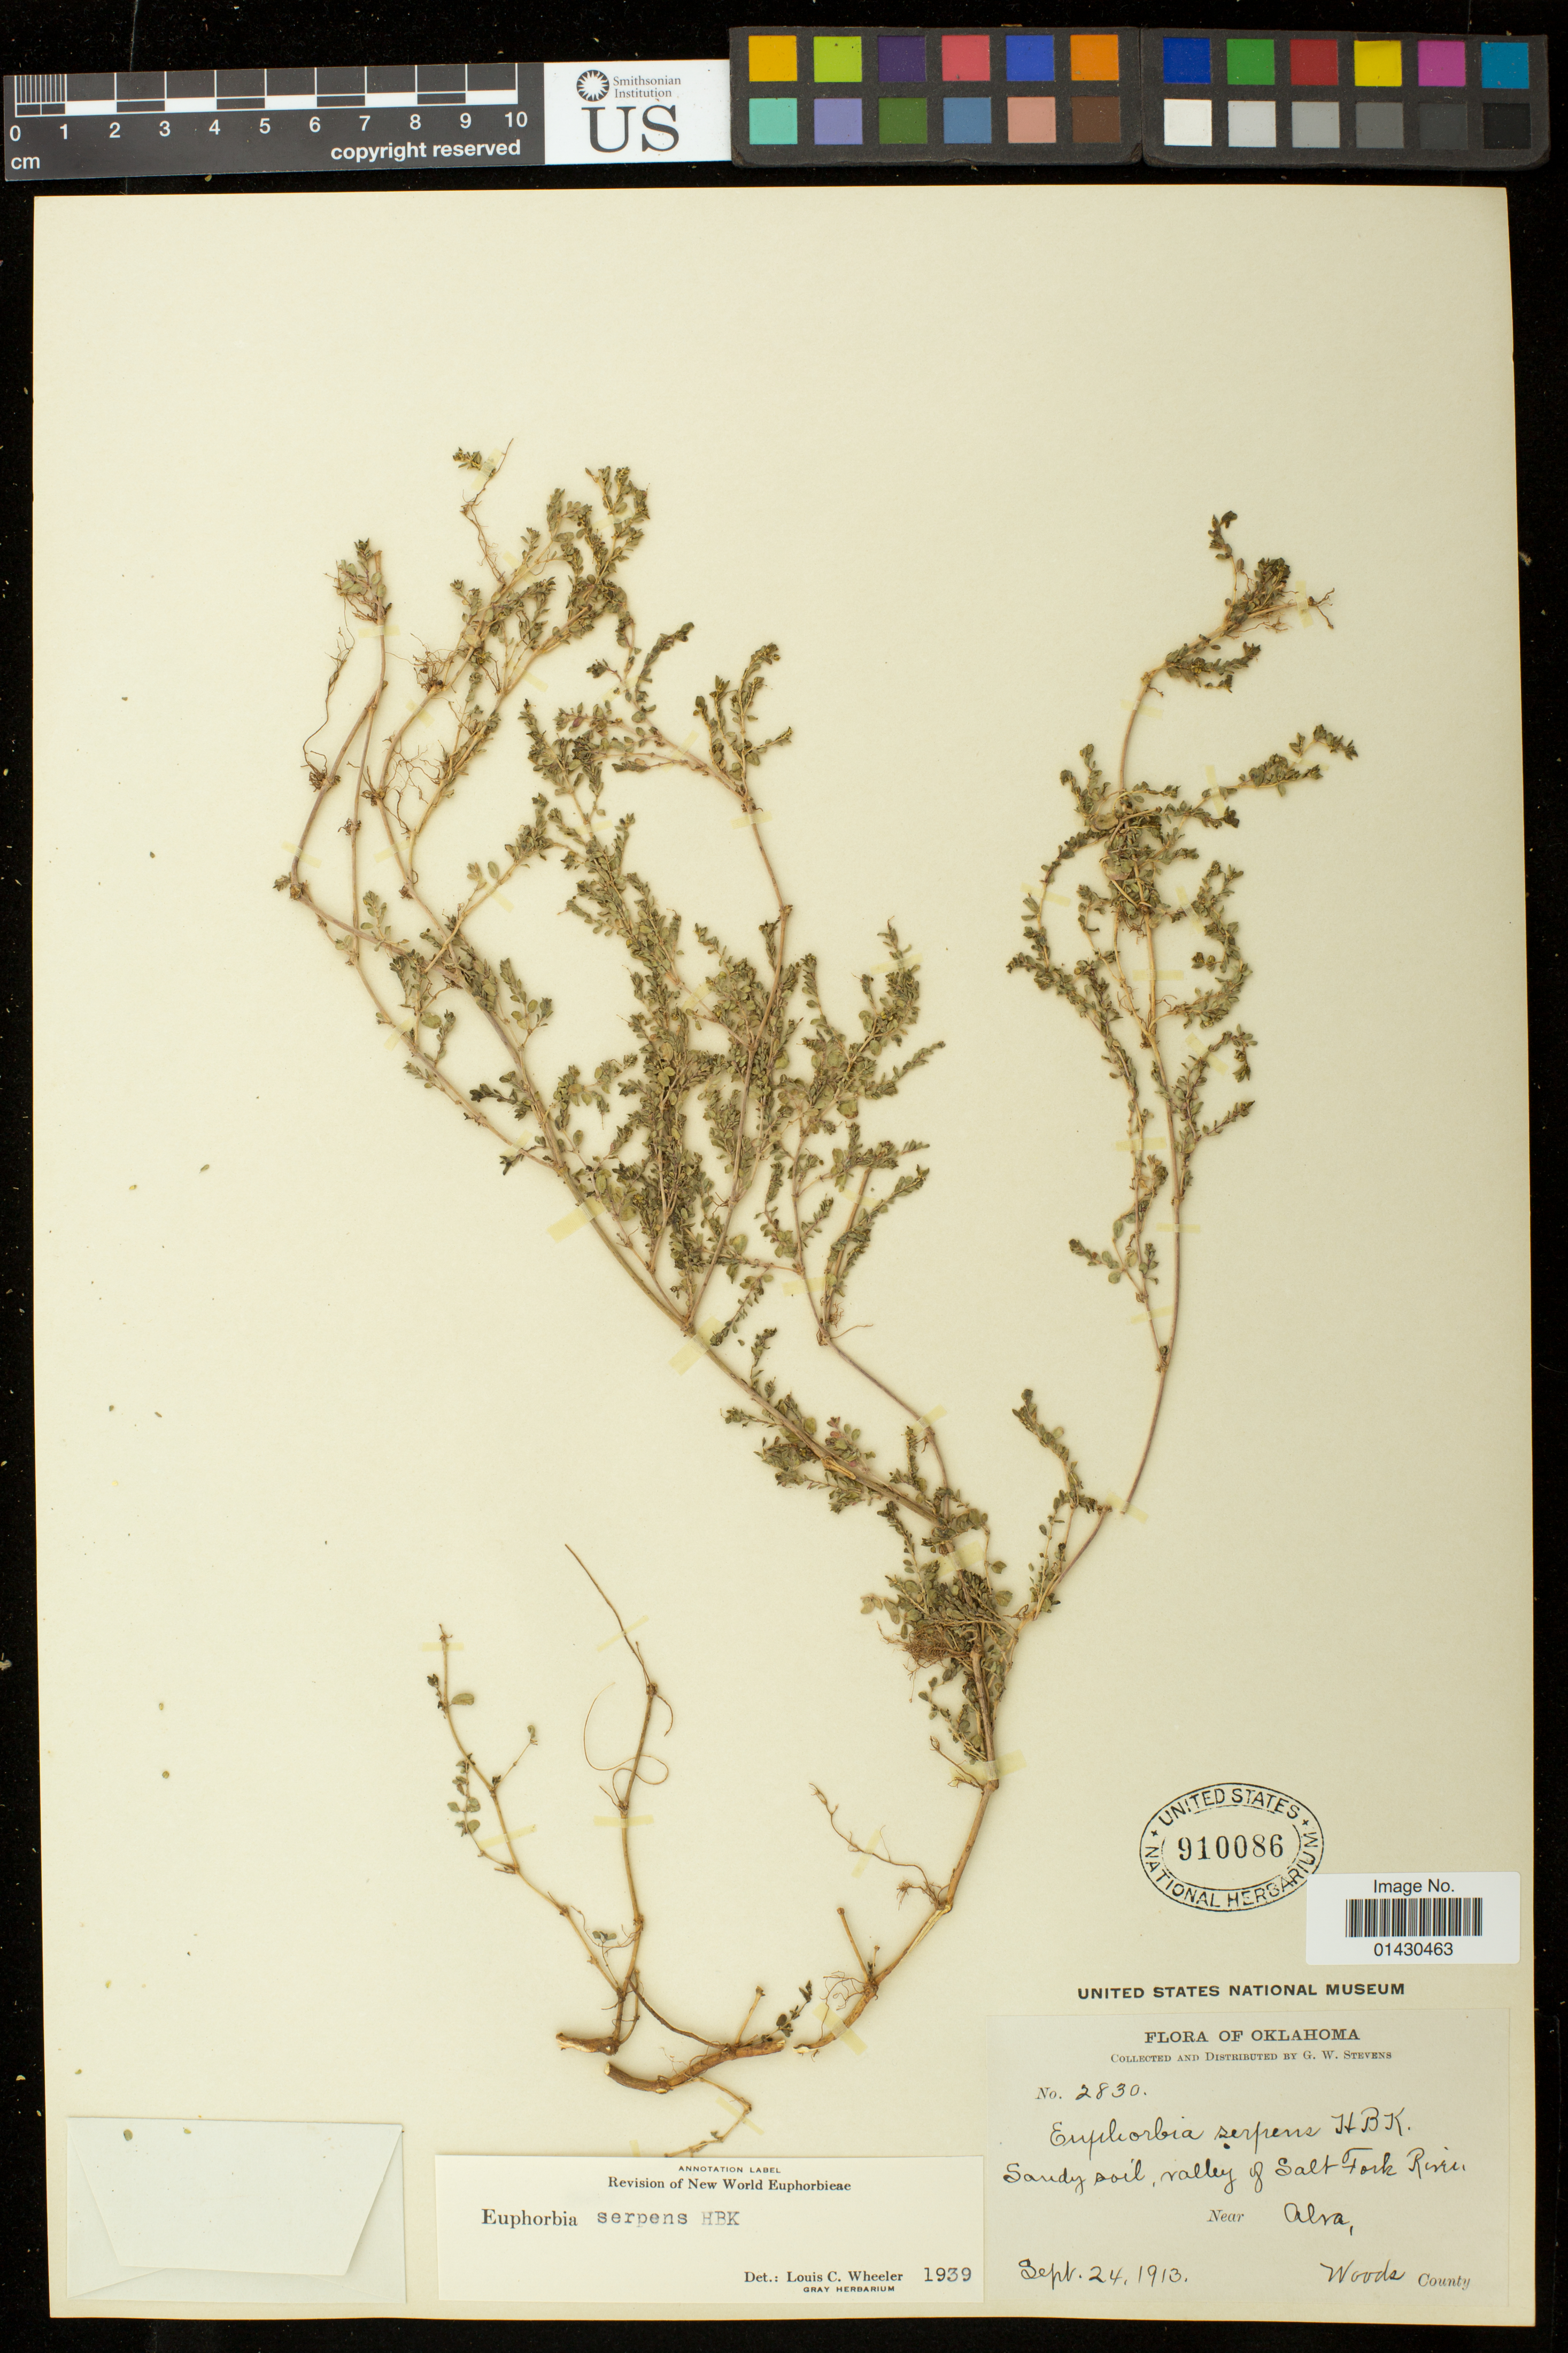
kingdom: Plantae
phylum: Tracheophyta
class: Magnoliopsida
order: Malpighiales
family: Euphorbiaceae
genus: Euphorbia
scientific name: Euphorbia serpens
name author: Kunth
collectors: G. W. Stevens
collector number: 2830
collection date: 1913-09-24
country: United States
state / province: Oklahoma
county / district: Woods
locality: Valley of Salt Fork River, Alva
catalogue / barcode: US 910086